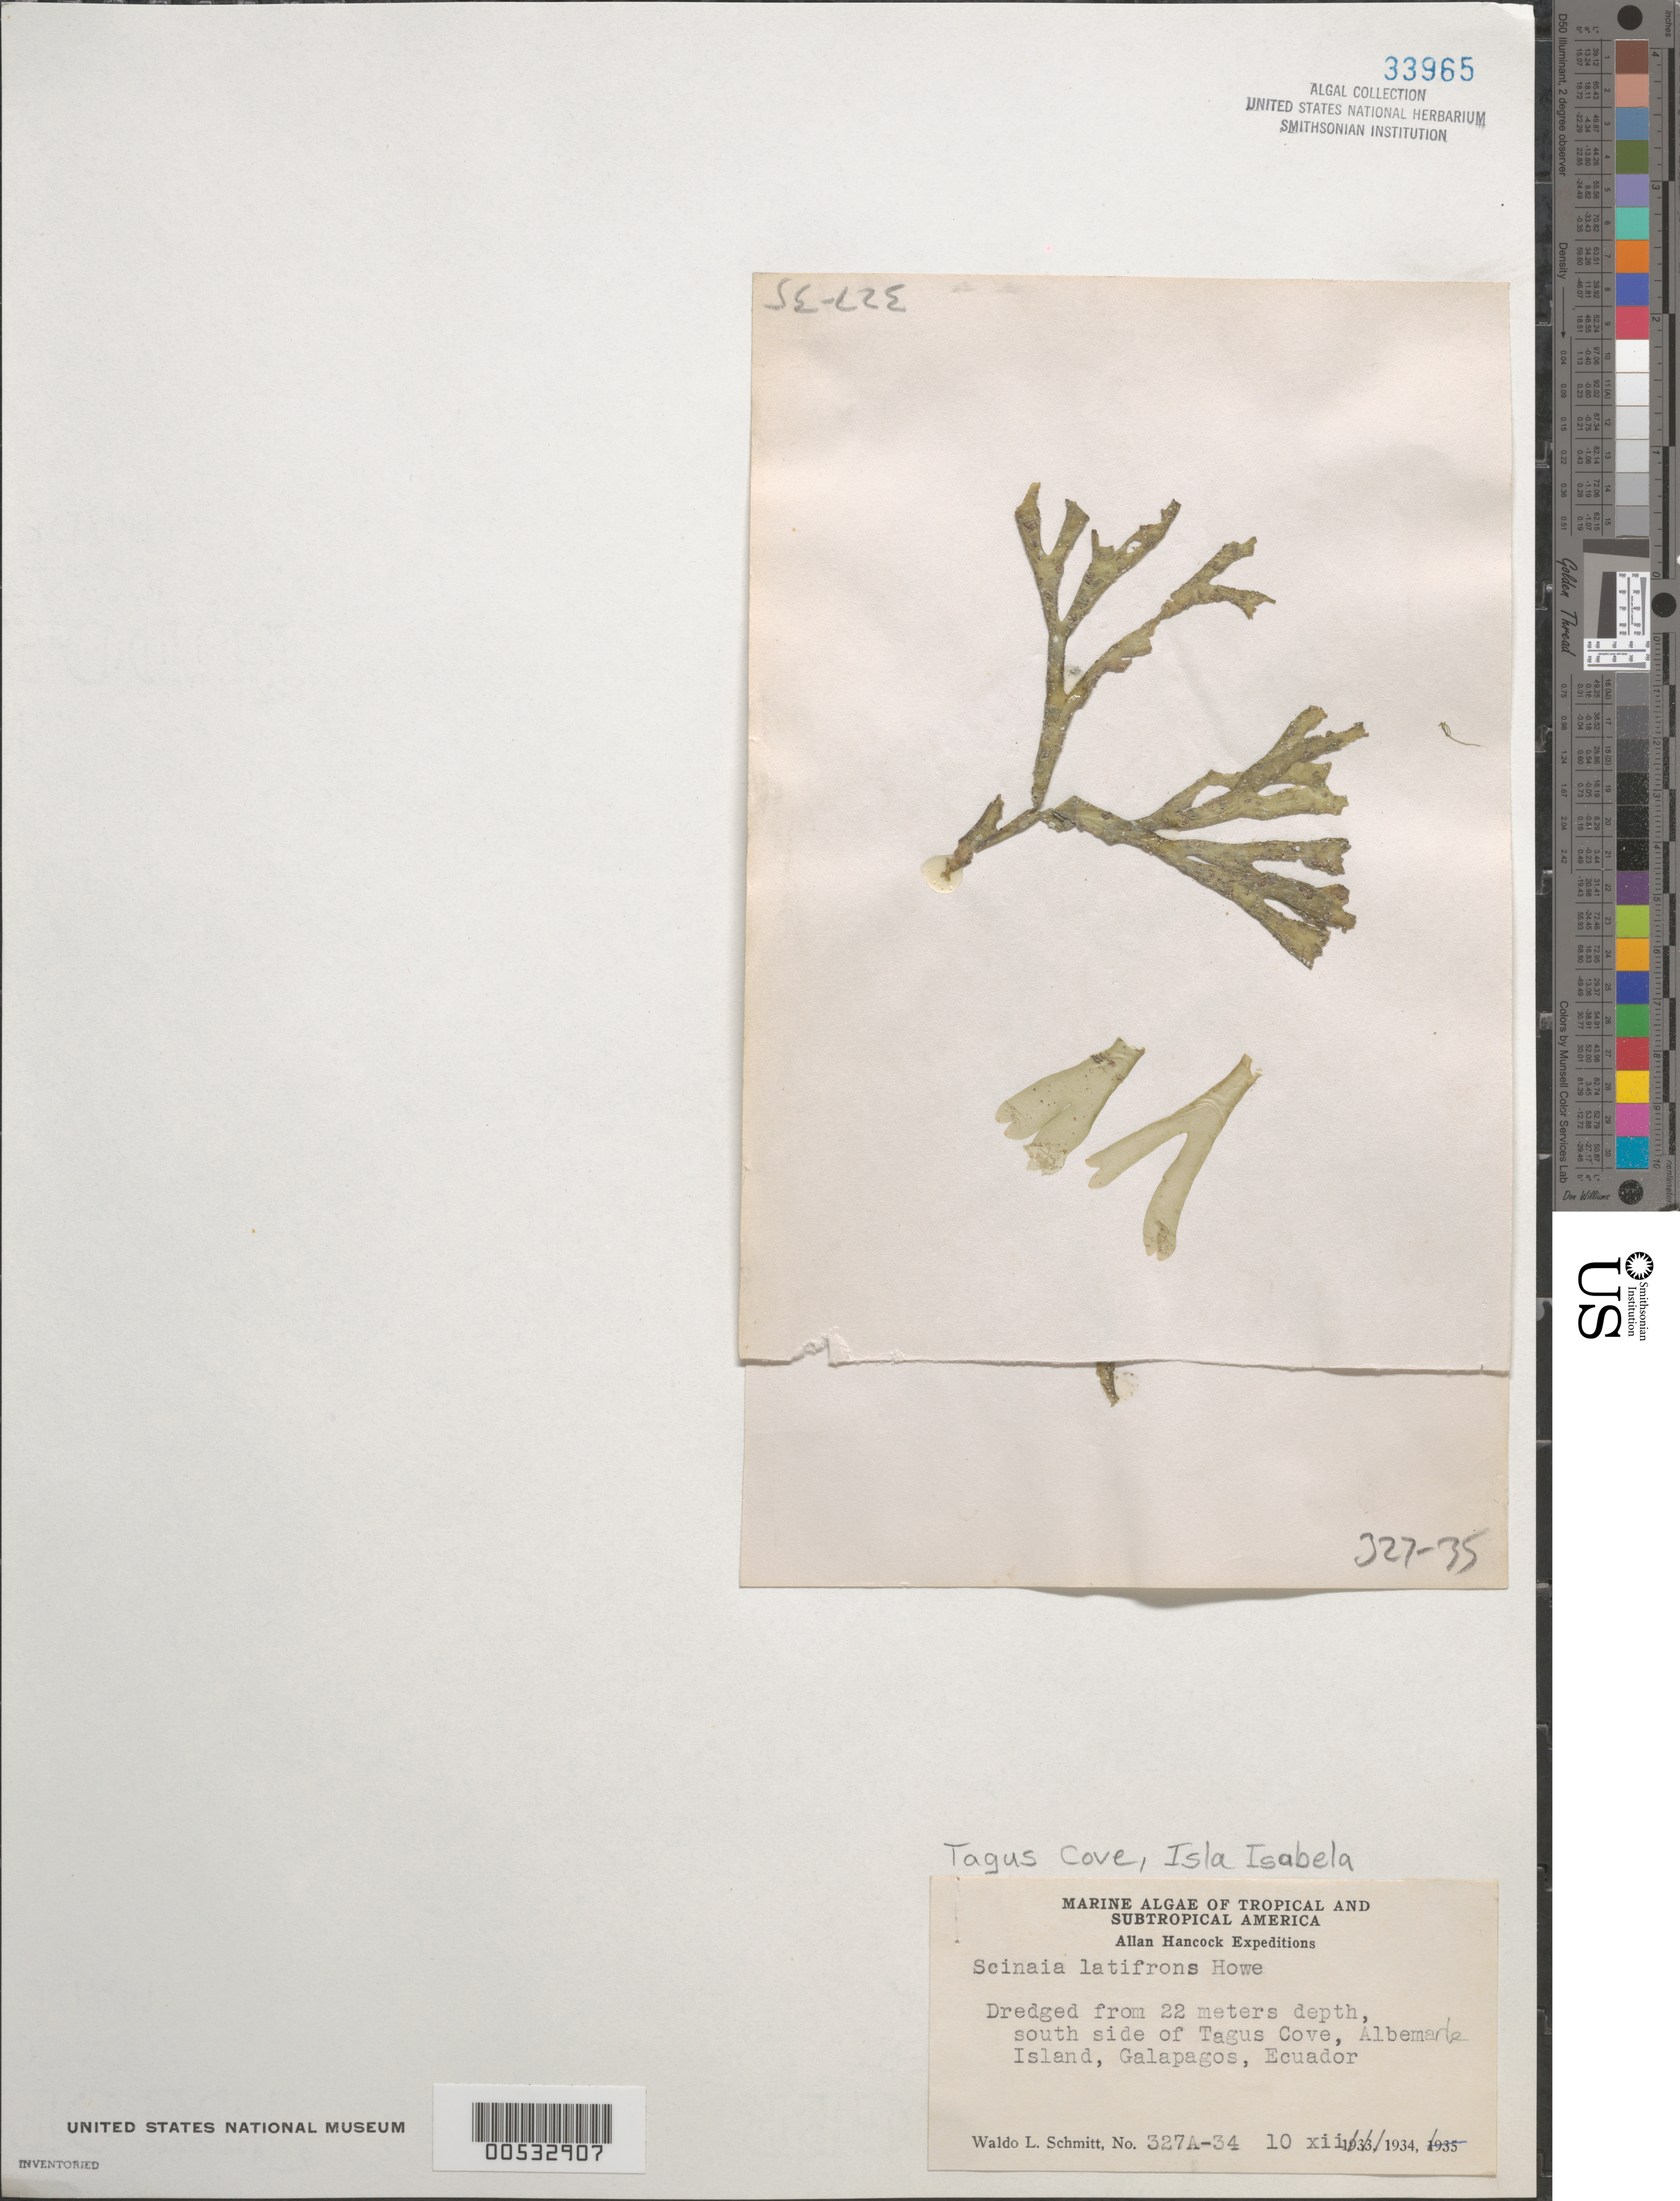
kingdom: Plantae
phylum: Rhodophyta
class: Florideophyceae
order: Nemaliales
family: Scinaiaceae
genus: Scinaia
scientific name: Scinaia latifrons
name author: M. Howe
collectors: W. L. Schmitt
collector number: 327a-34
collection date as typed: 10 Dec 1934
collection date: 1934-12-10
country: Ecuador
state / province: Colón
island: Isabela [Albemarle]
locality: Tagus Cove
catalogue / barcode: US 33965